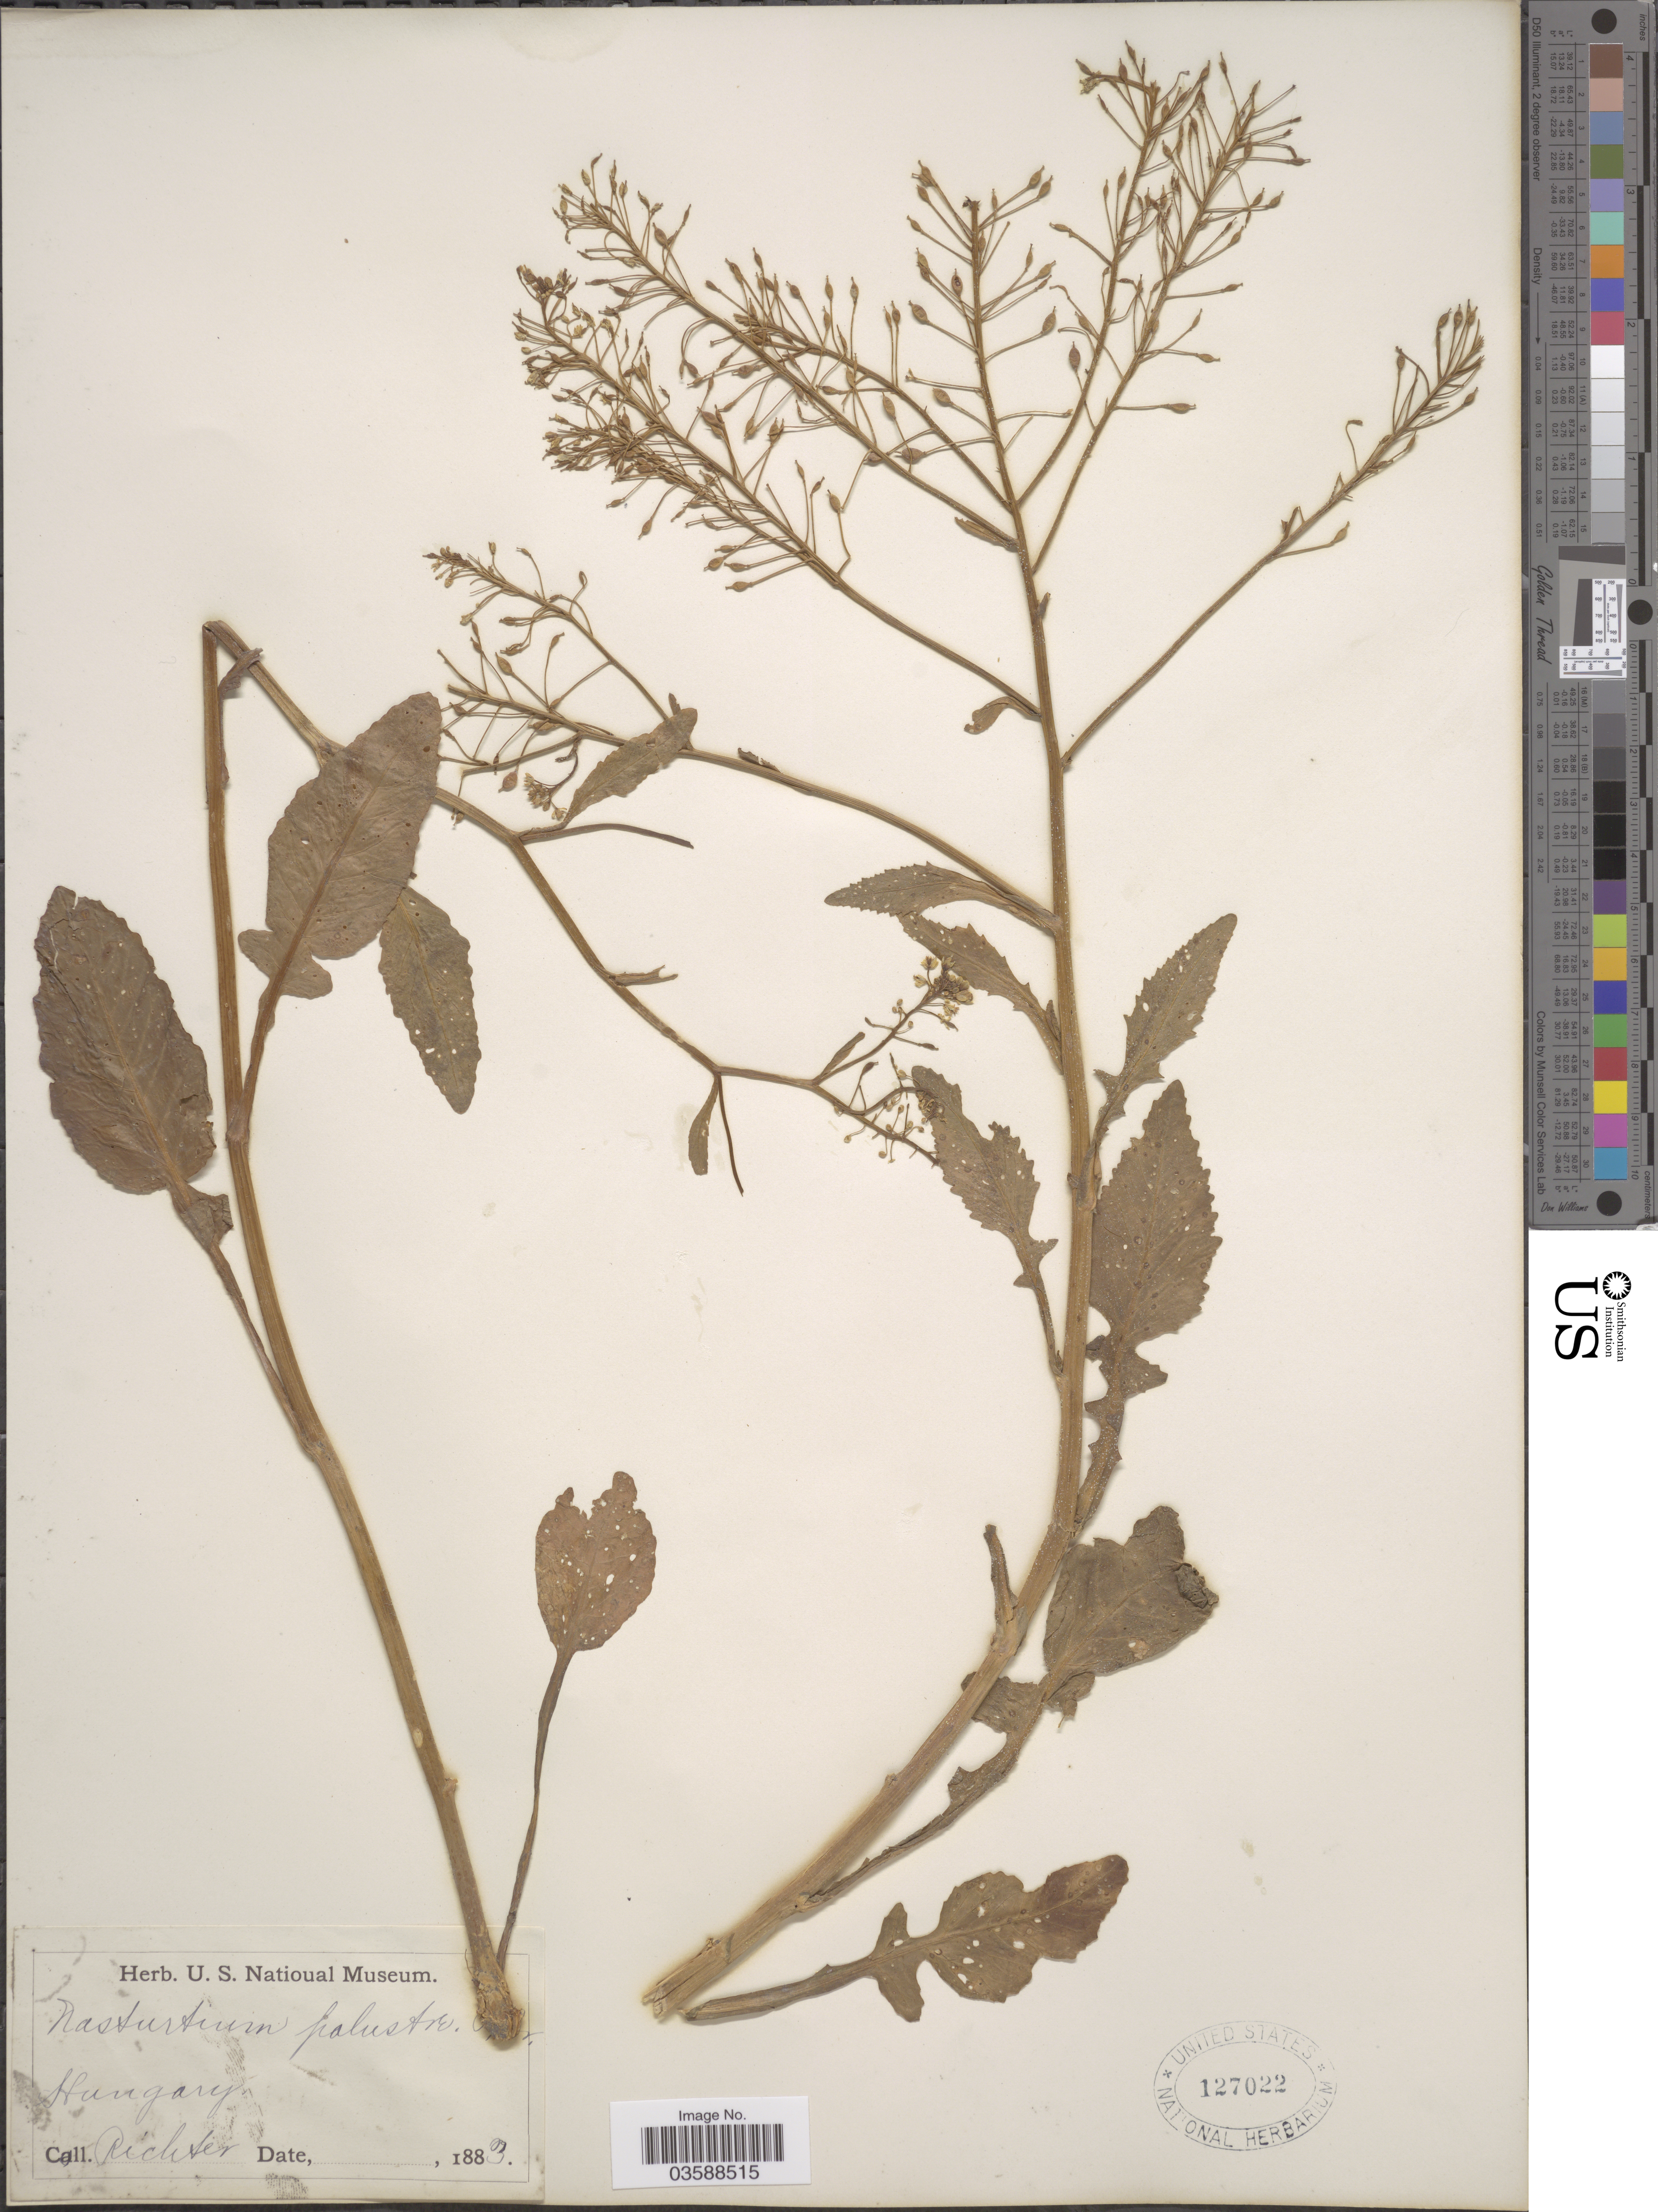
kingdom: Plantae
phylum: Tracheophyta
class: Magnoliopsida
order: Brassicales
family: Brassicaceae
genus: Rorippa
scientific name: Rorippa palustris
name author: (L.) Besser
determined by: Strong, M. T., (US), Smithsonian Institution - National Museum of Natural History (UNITED STATES)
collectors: -- Richter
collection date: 1883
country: Hungary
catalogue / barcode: US 127022